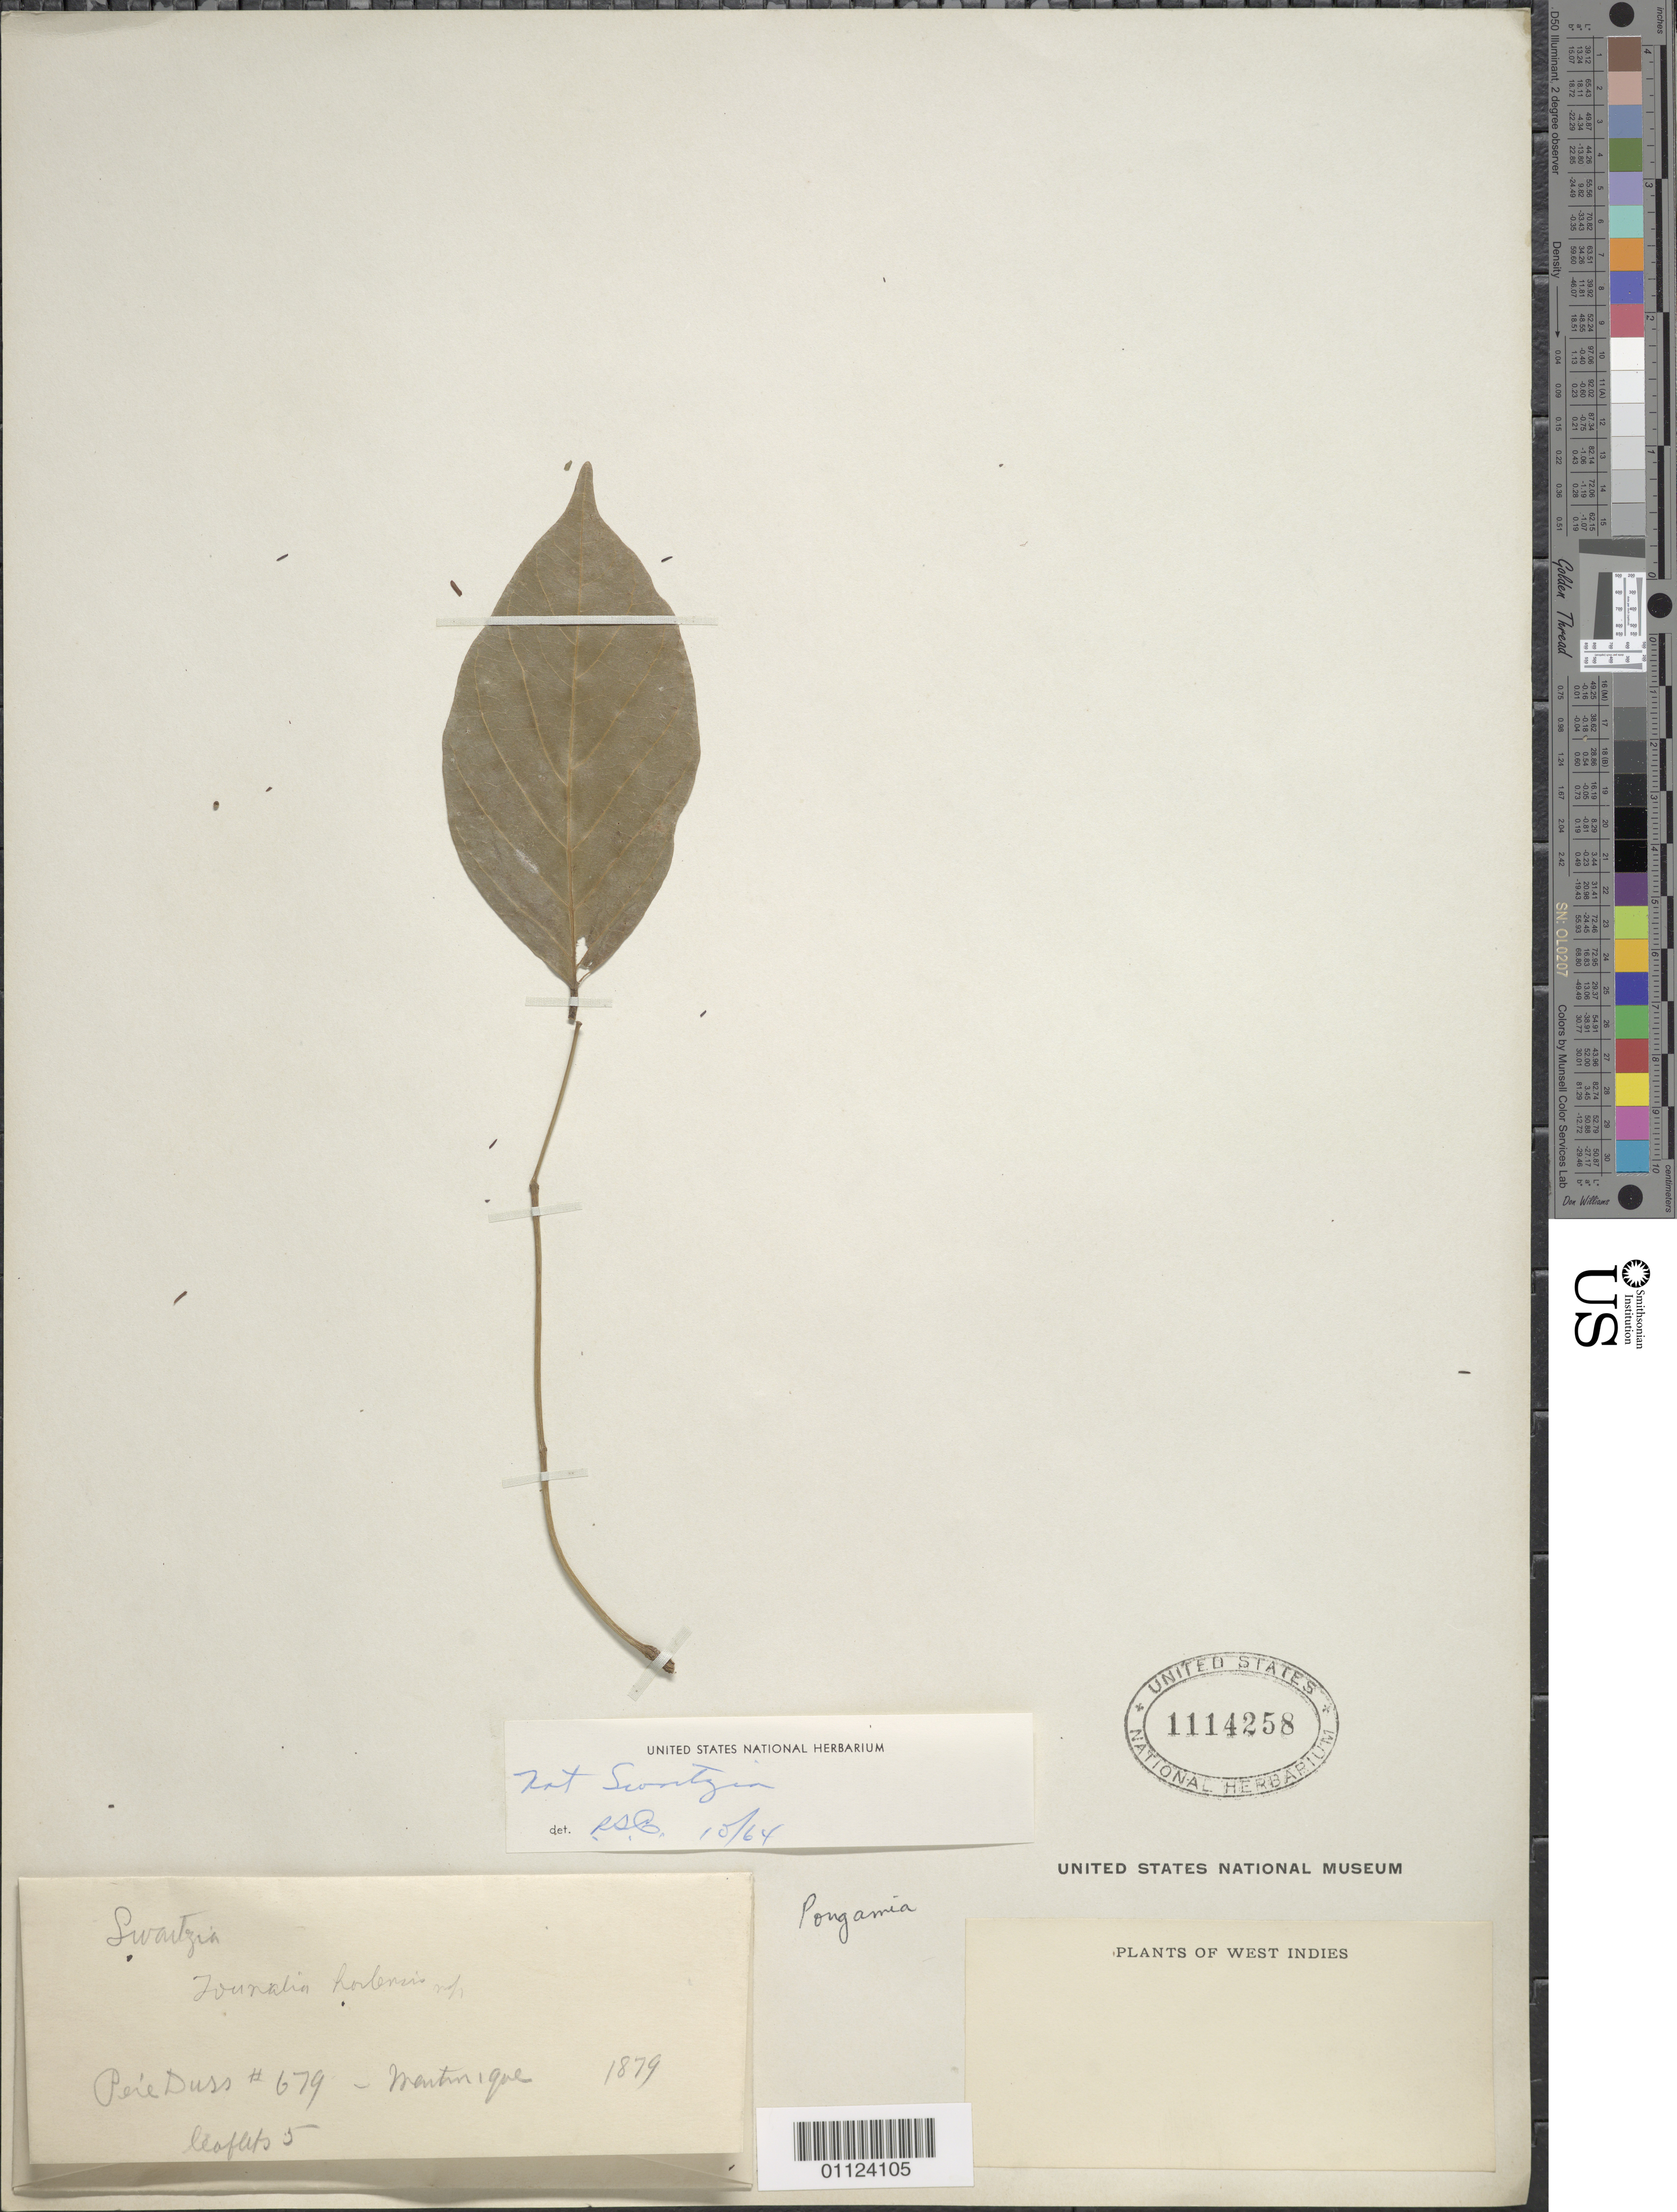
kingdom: Plantae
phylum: Tracheophyta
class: Magnoliopsida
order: Fabales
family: Fabaceae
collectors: Père Duss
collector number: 679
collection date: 1879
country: Martinique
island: Martinique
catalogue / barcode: US 1114258